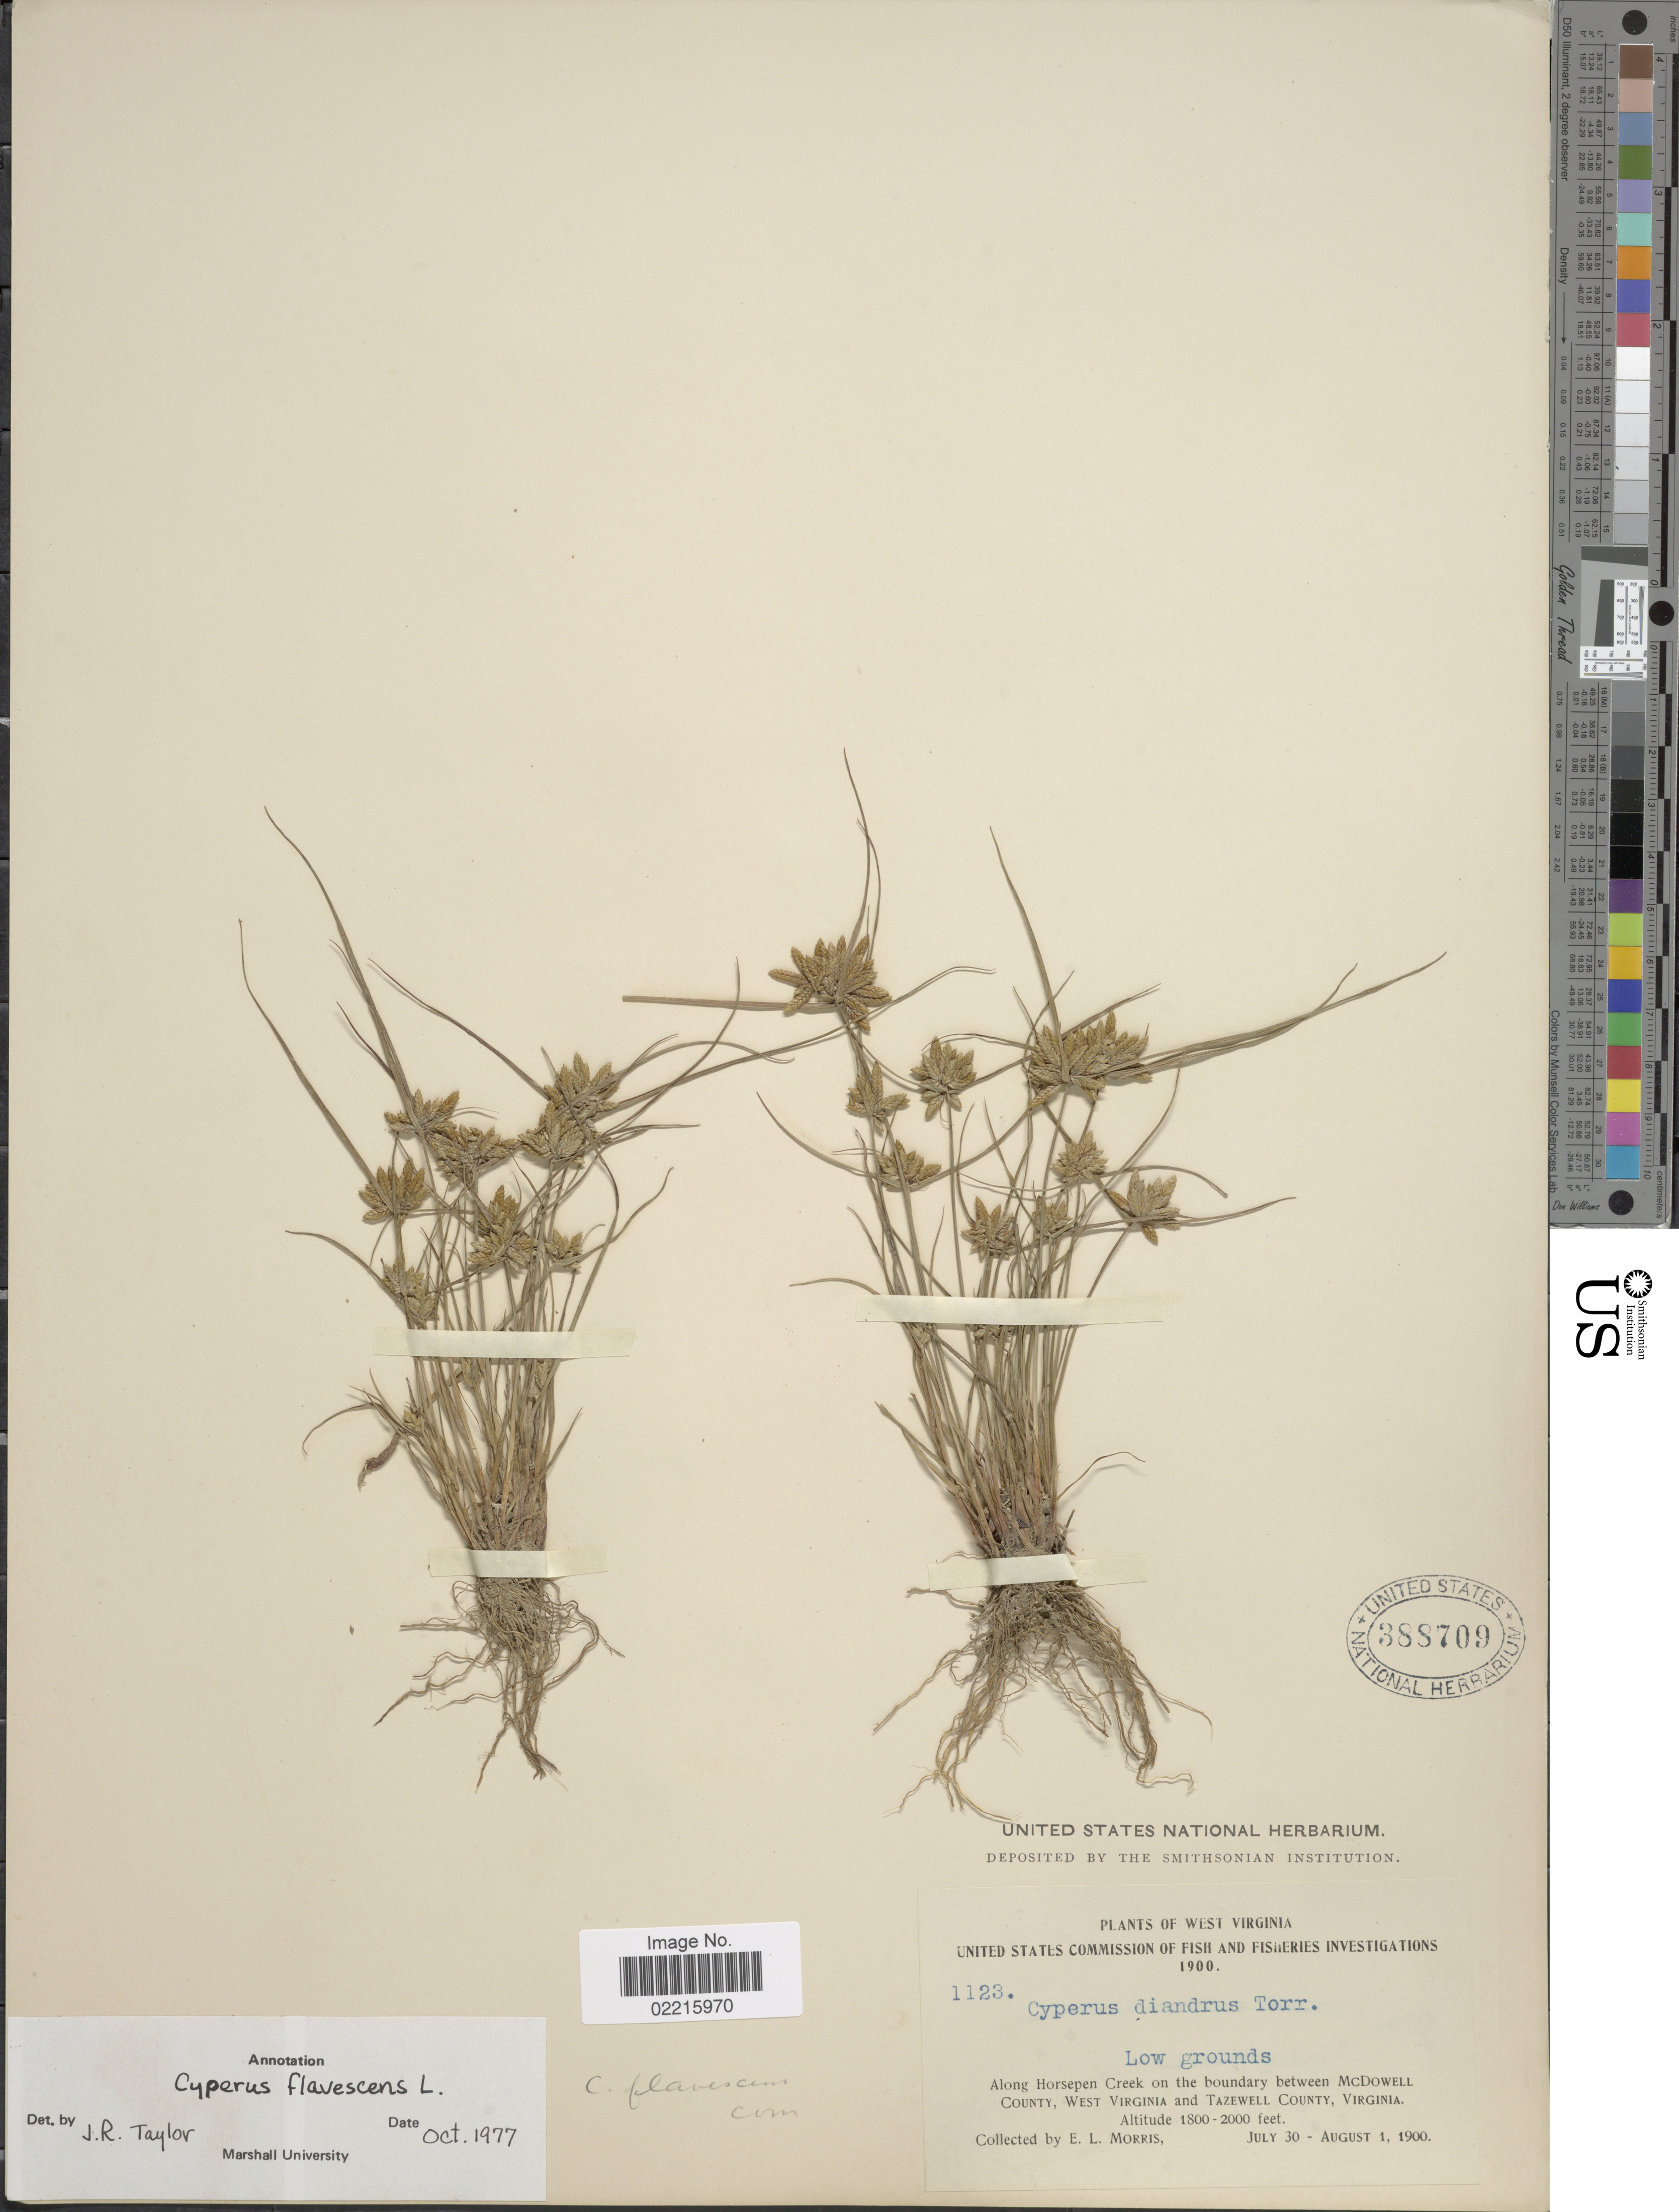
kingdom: Plantae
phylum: Tracheophyta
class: Liliopsida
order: Poales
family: Cyperaceae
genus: Cyperus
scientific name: Cyperus flavescens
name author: L.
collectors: E. Morris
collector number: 1123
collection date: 1900-07-30/1900-08-01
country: United States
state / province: Virginia / West Virginia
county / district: Tazewell / McDowell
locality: Low grounds. Along Horsepen Creek on the boundary between McDowell County, West Virginia and Tazewell County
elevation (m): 549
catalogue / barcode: US 388709